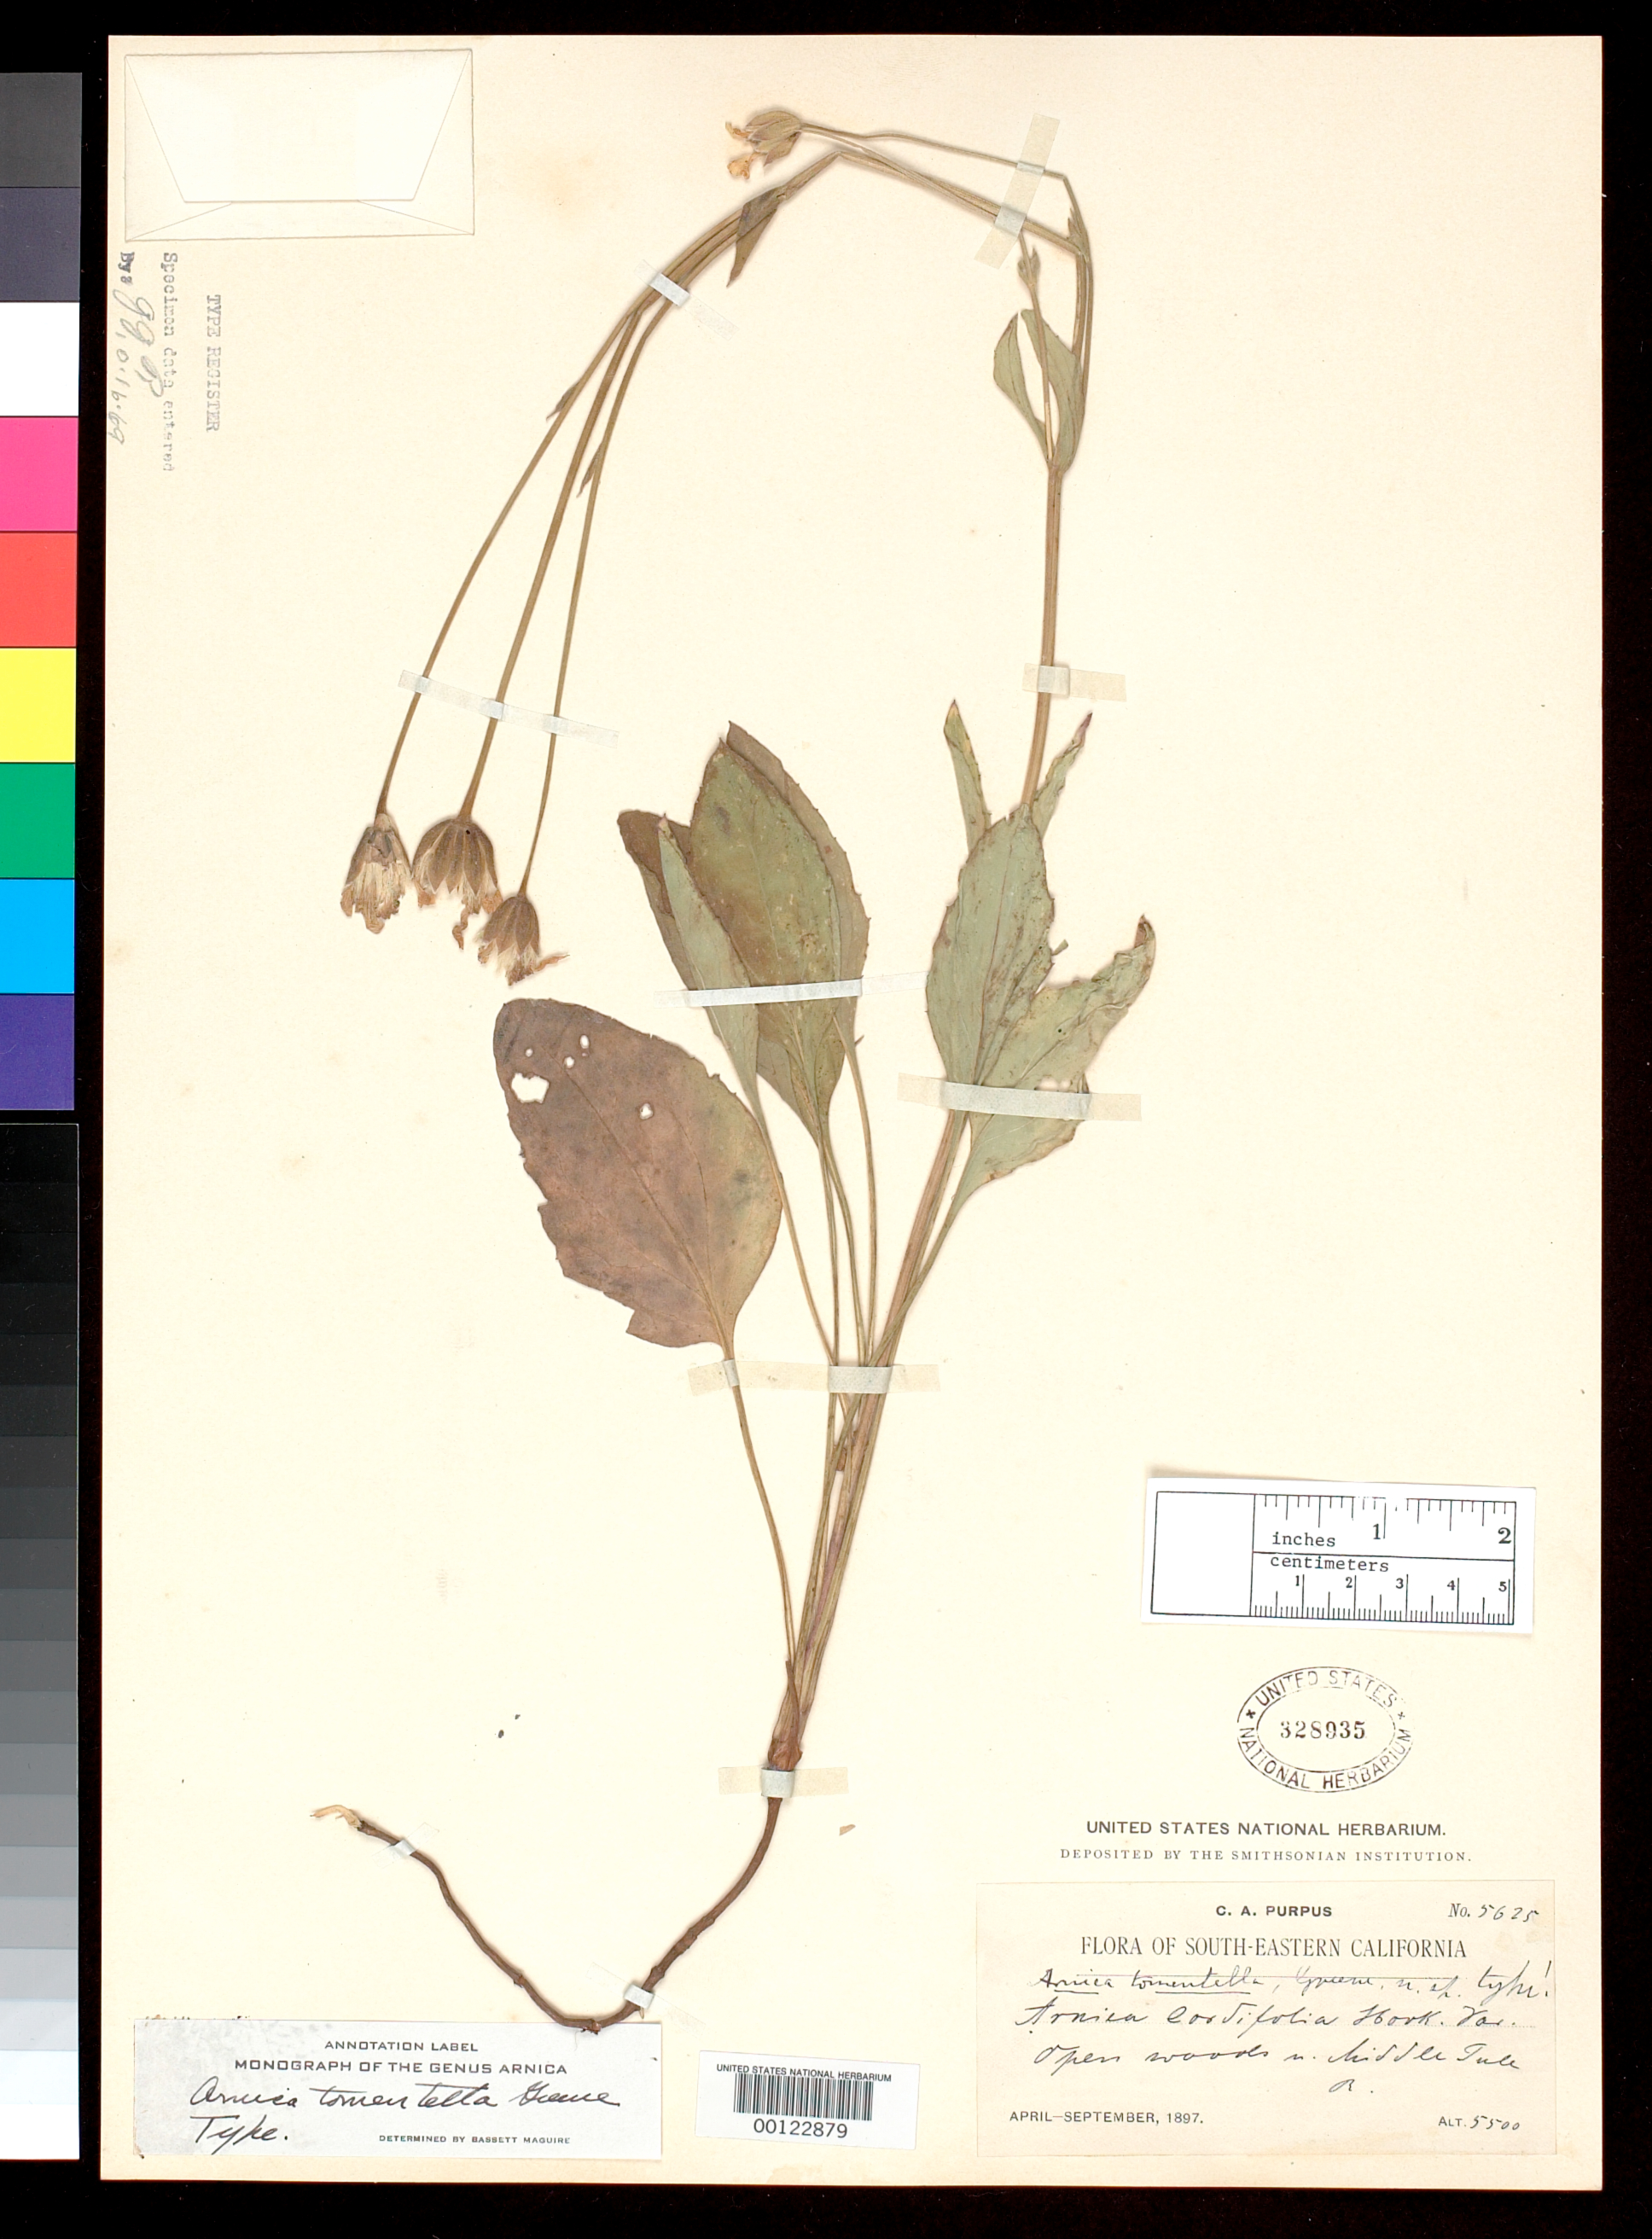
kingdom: Plantae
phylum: Tracheophyta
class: Magnoliopsida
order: Asterales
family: Asteraceae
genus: Arnica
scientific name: Arnica tomentella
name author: Greene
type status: Holotype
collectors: C. A. Purpus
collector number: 5625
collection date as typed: Apr 1897 and -- Sep 1897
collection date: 1897-04,1897-09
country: United States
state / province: California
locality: Middle Tule River; alt. 5500 ft.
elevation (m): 1676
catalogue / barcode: US 328935